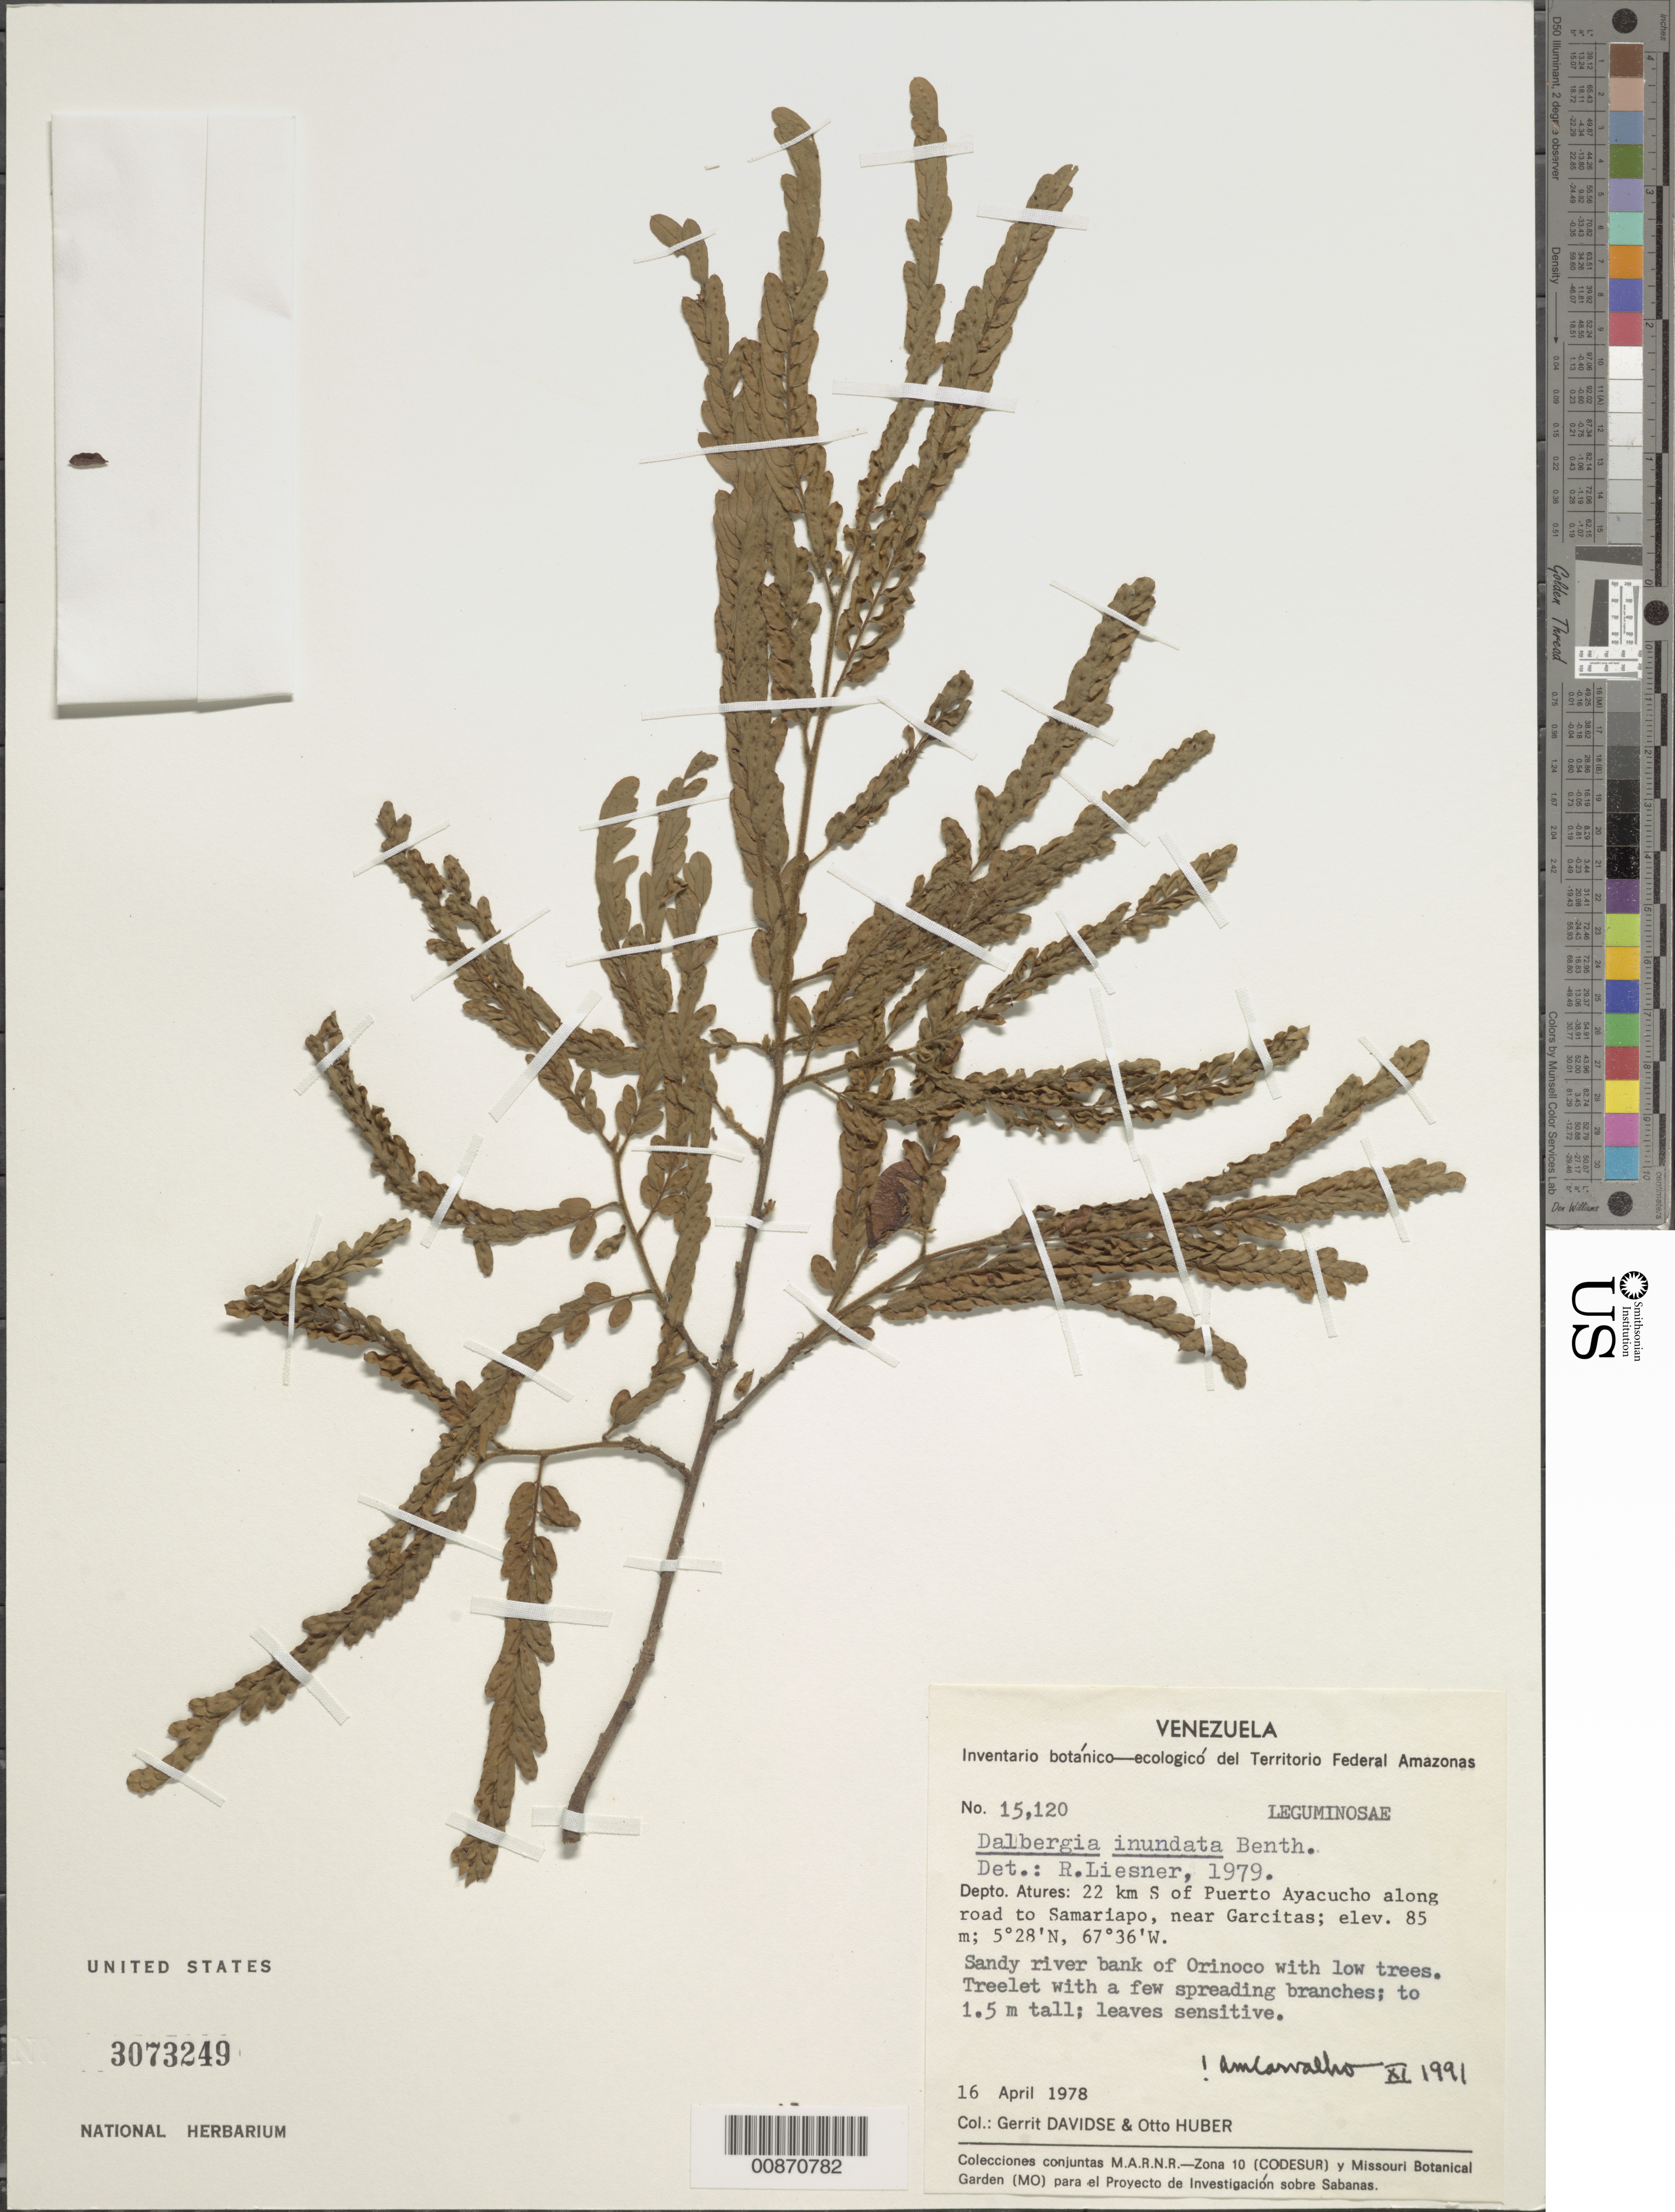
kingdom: Plantae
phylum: Tracheophyta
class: Magnoliopsida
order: Fabales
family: Fabaceae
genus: Dalbergia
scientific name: Dalbergia inundata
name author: Benth.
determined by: Carvalho, A. M. V. de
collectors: G. Davidse & O. Huber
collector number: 15120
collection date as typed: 16-Apr-78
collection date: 1978-04-16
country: Venezuela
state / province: Amazonas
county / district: Atures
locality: Puerto Ayacucho, 22 km S of along road to Samariapo, near Garcitas, Río Orinoco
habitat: Sandy river bank with low trees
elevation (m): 85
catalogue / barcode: US 3073249